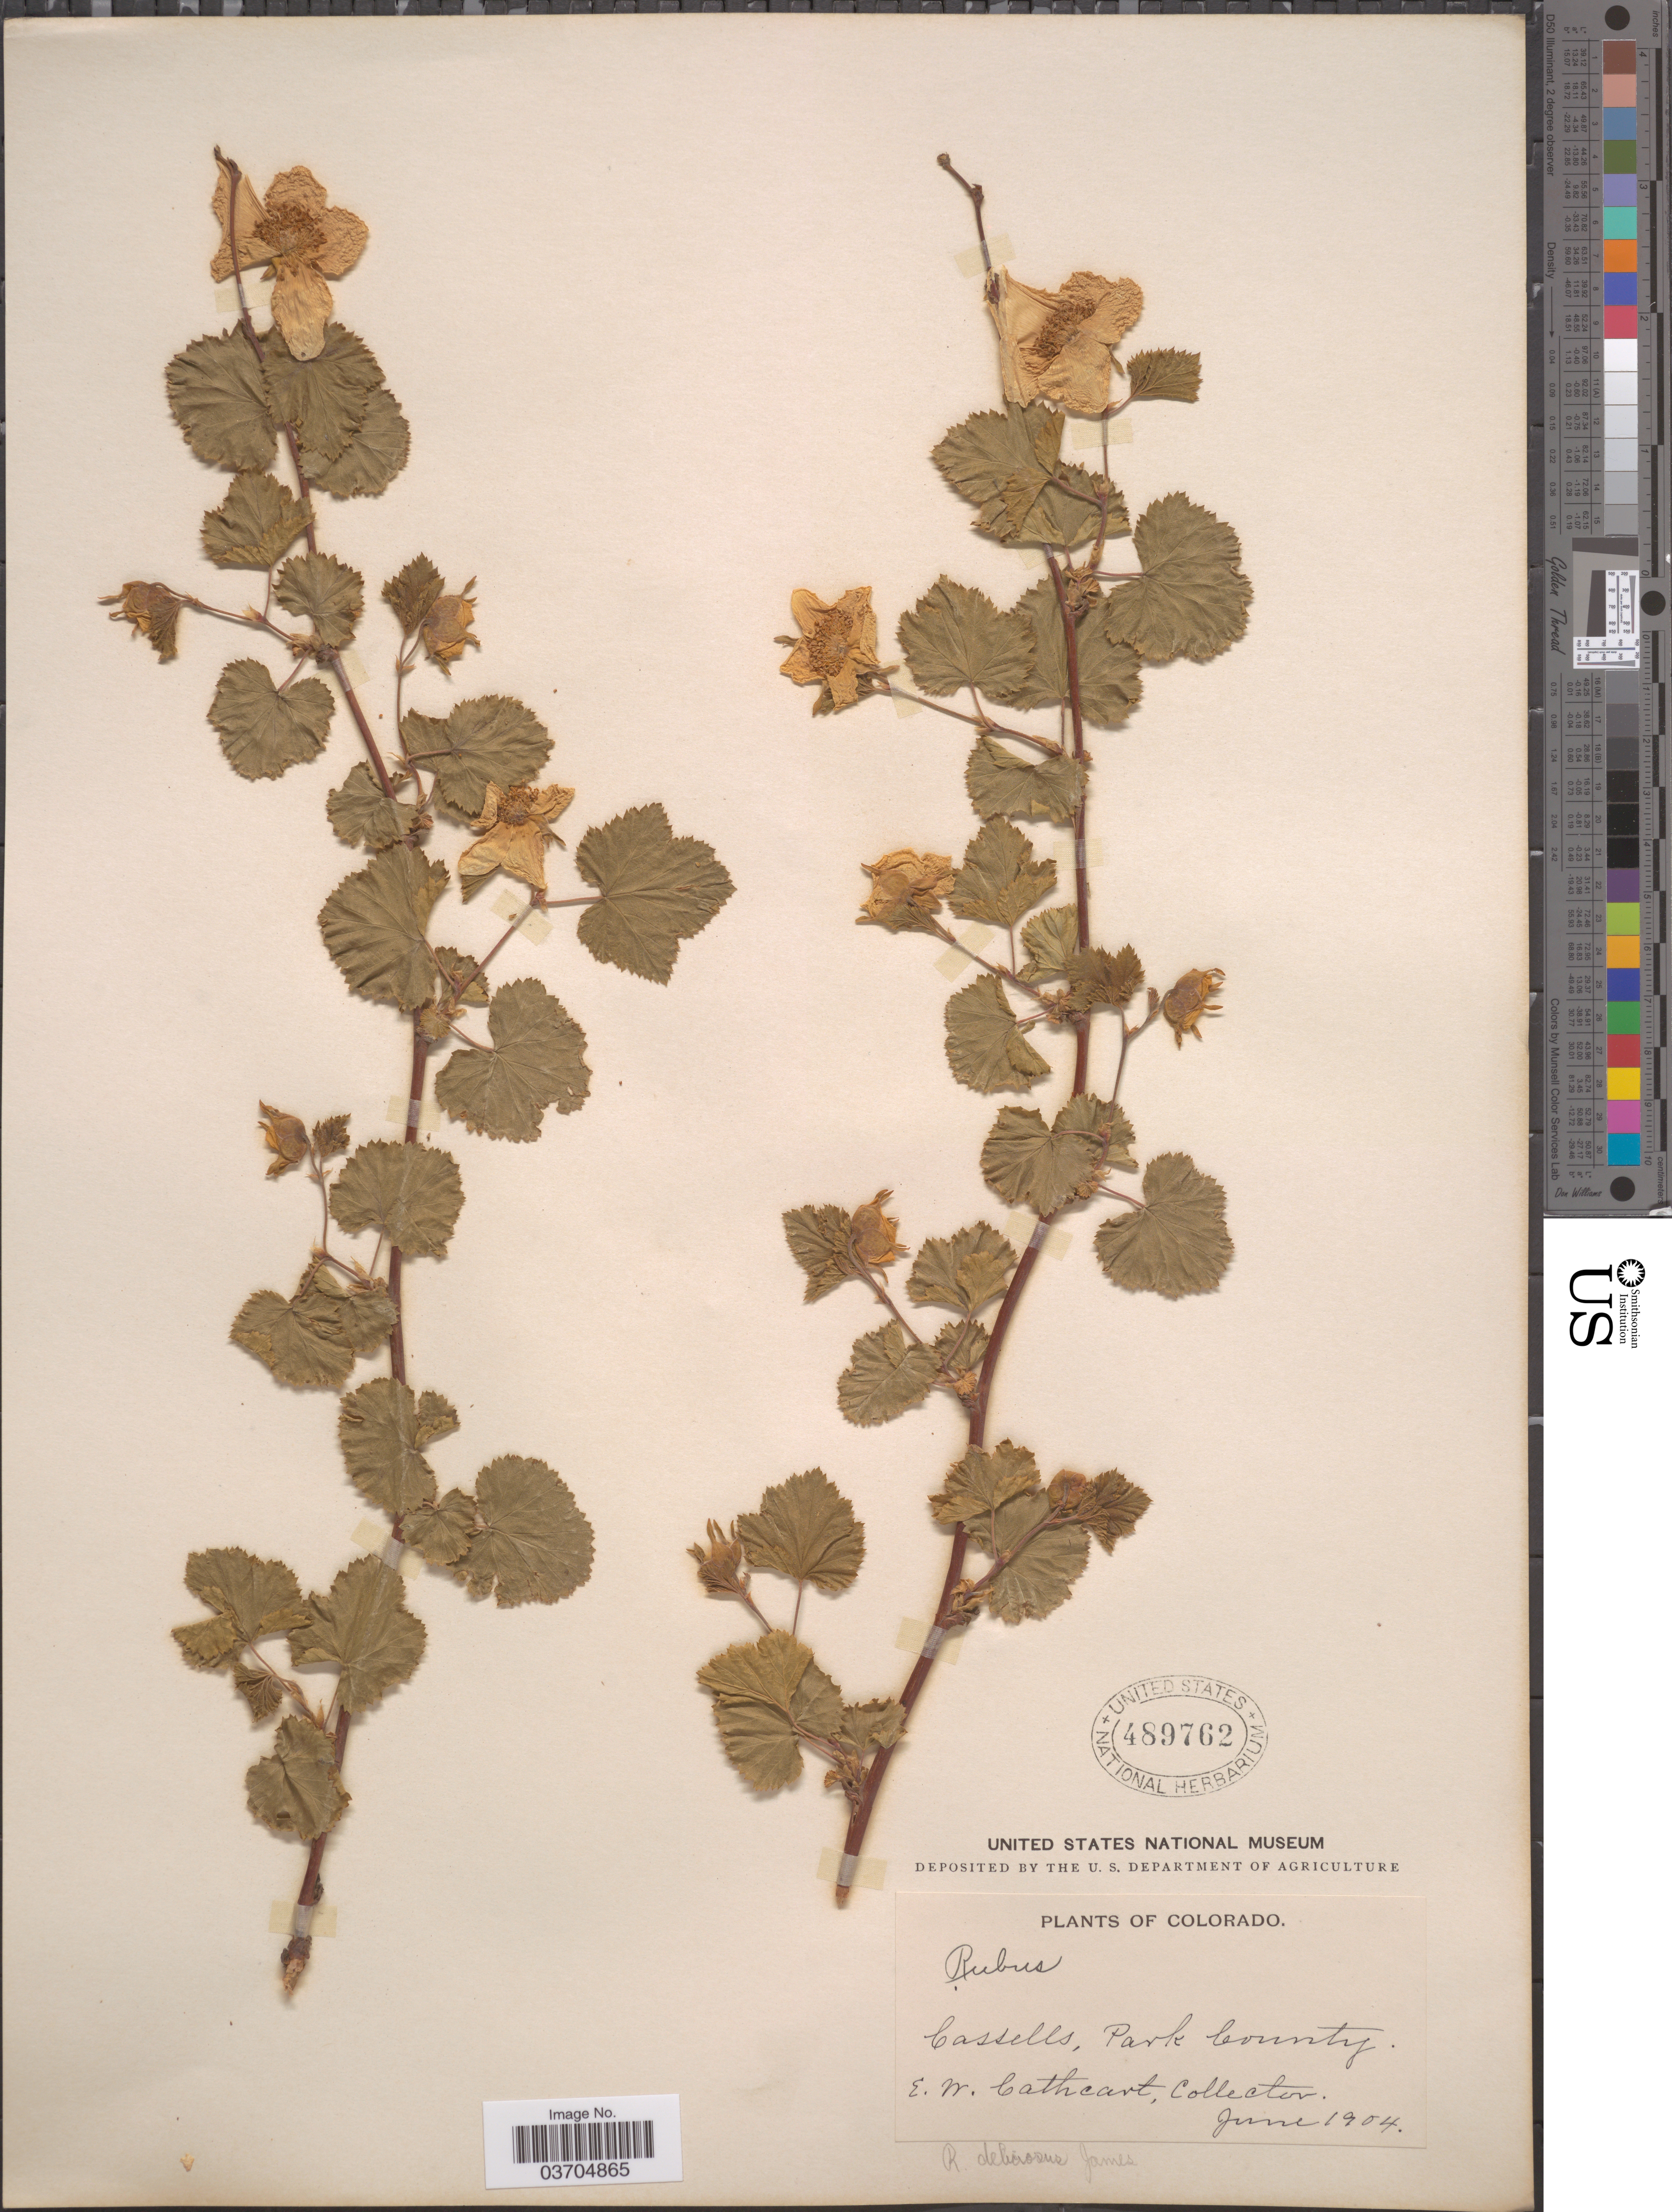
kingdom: Plantae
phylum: Tracheophyta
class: Magnoliopsida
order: Rosales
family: Rosaceae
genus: Rubus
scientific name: Rubus deliciosus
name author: Torr.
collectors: E. Catheart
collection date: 1904-06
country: United States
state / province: Colorado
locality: Cassells, Park County.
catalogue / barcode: US 489762